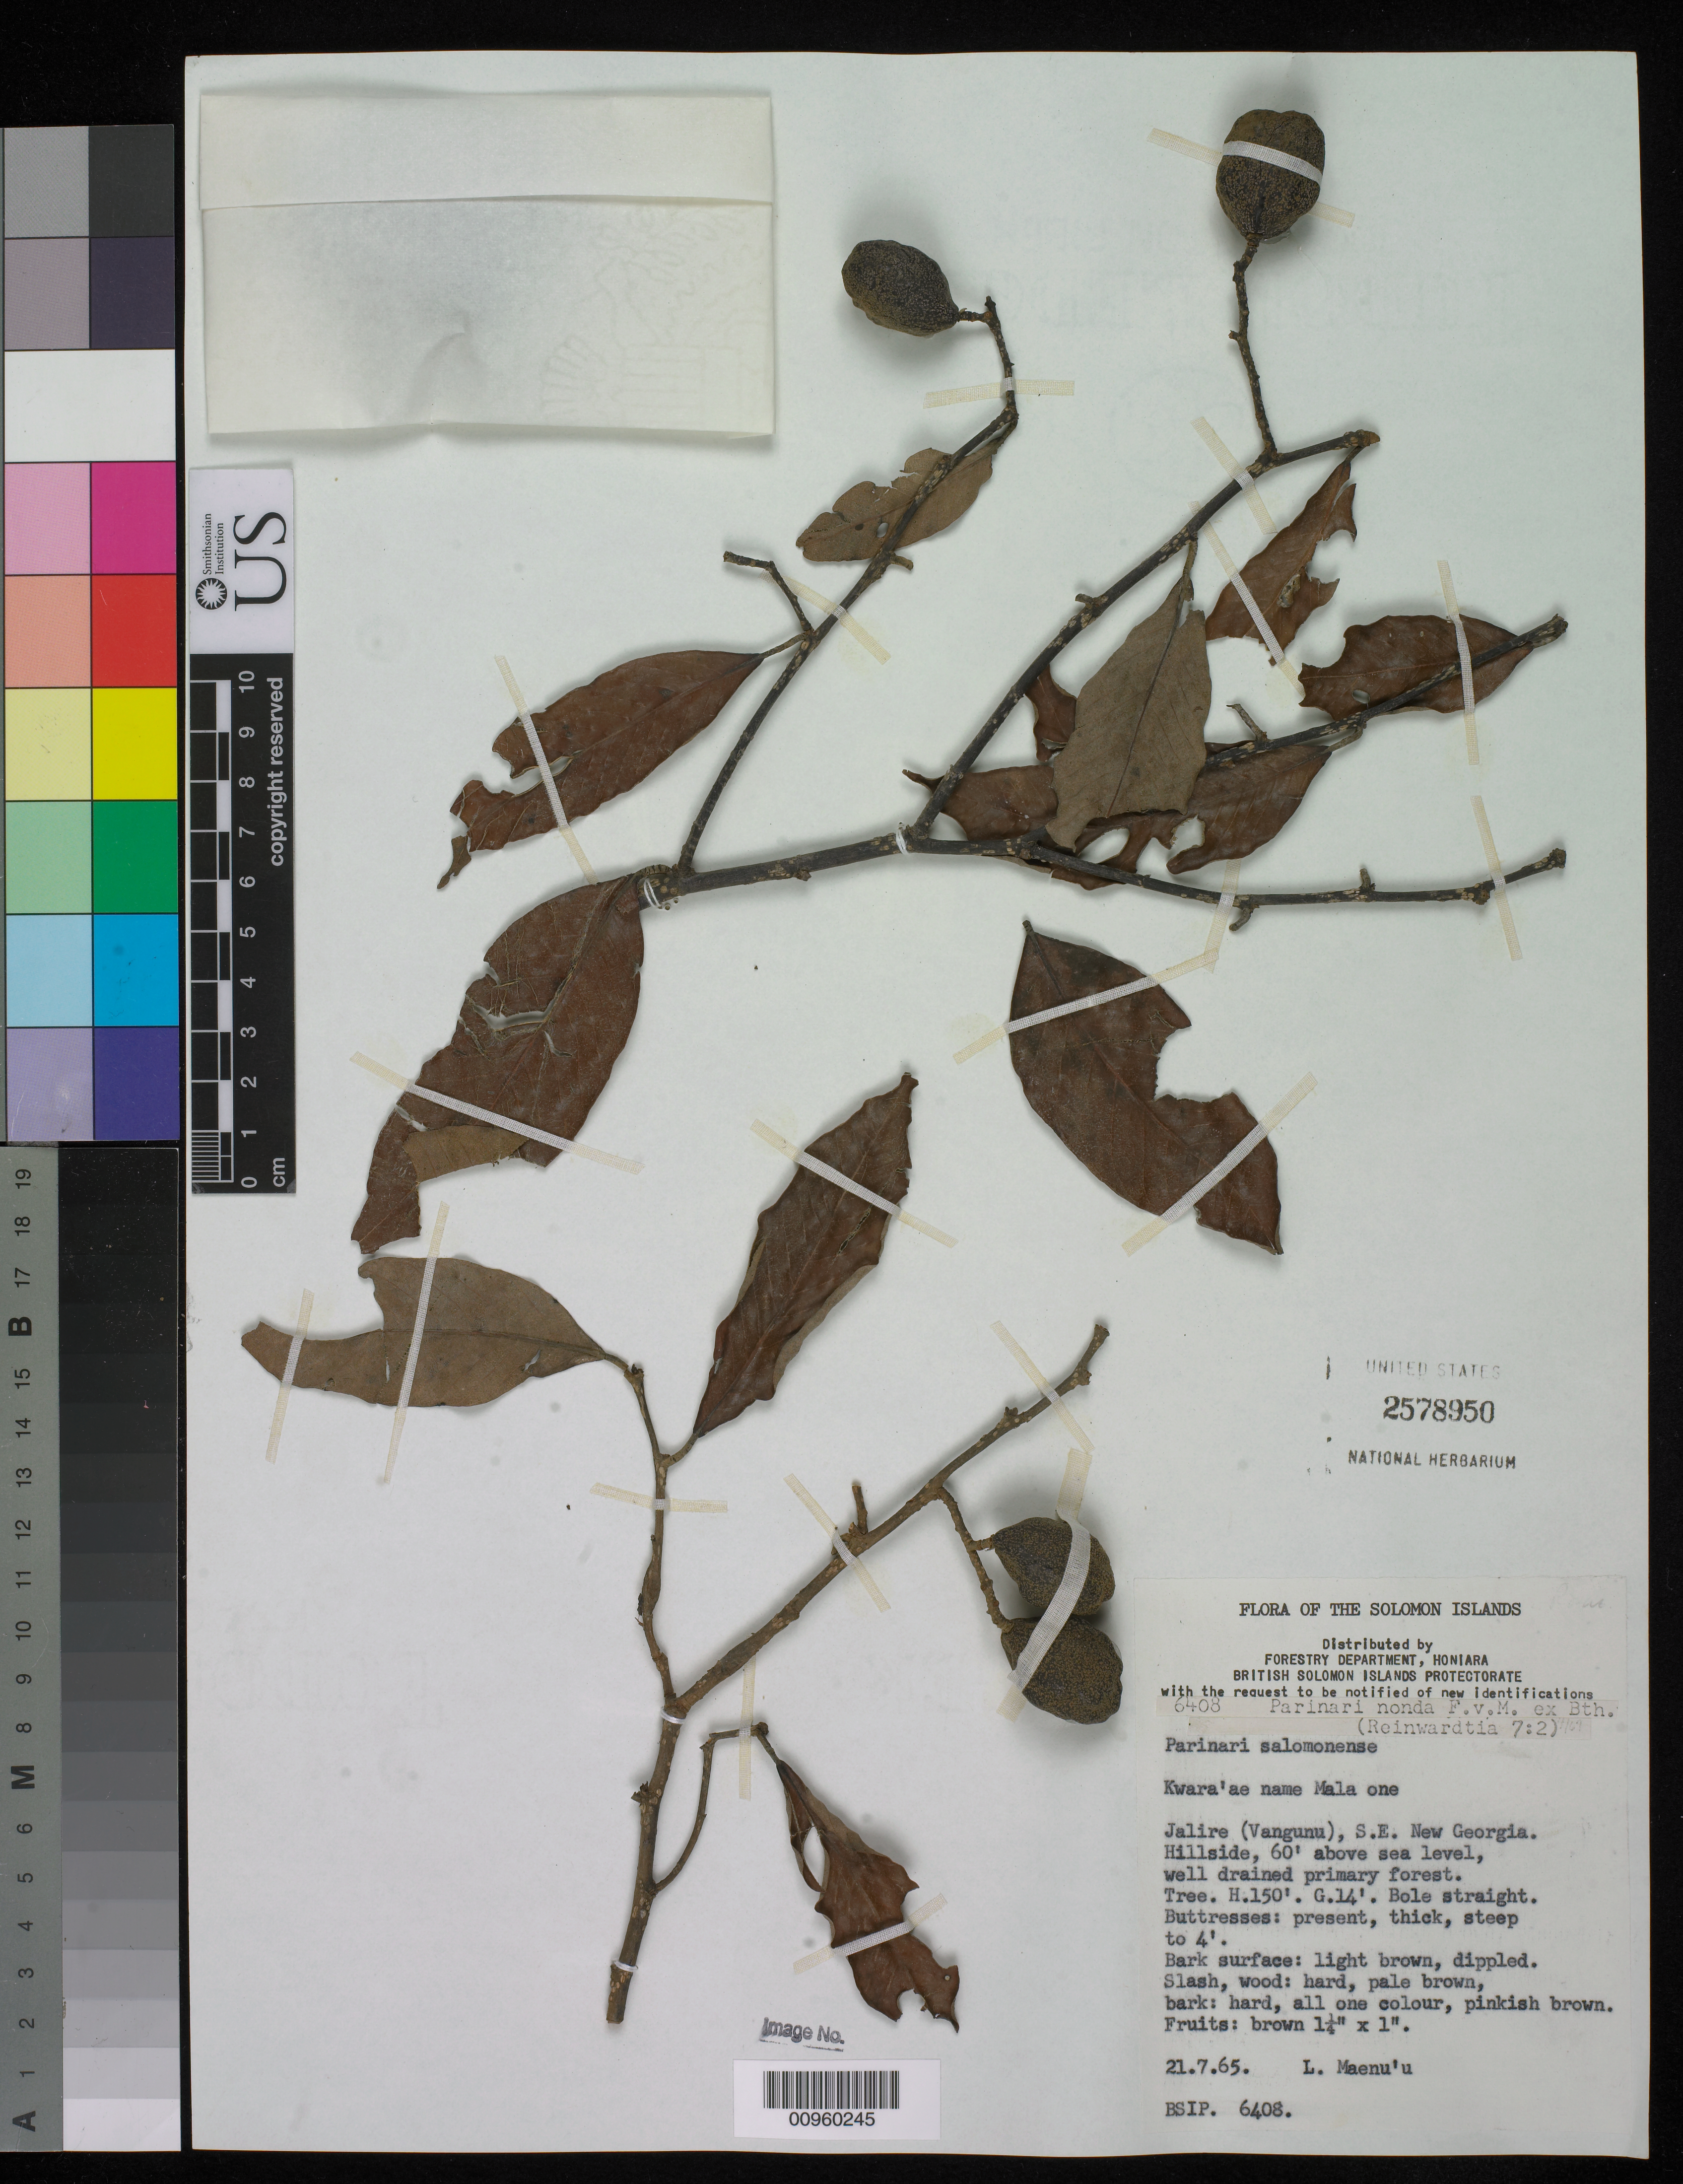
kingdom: Plantae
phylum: Tracheophyta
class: Magnoliopsida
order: Malpighiales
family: Chrysobalanaceae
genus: Parinari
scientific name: Parinari nonda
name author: F. Muell. ex Benth.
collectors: L. Maenu'u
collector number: BSIP 6408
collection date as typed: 21 Jul 1965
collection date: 1965-07-21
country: Solomon Islands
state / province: Western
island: Vangunu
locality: Jalire (Vangunu), SE New Georgia. Hillside, well drained primary forest.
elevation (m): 18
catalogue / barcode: US 2578950